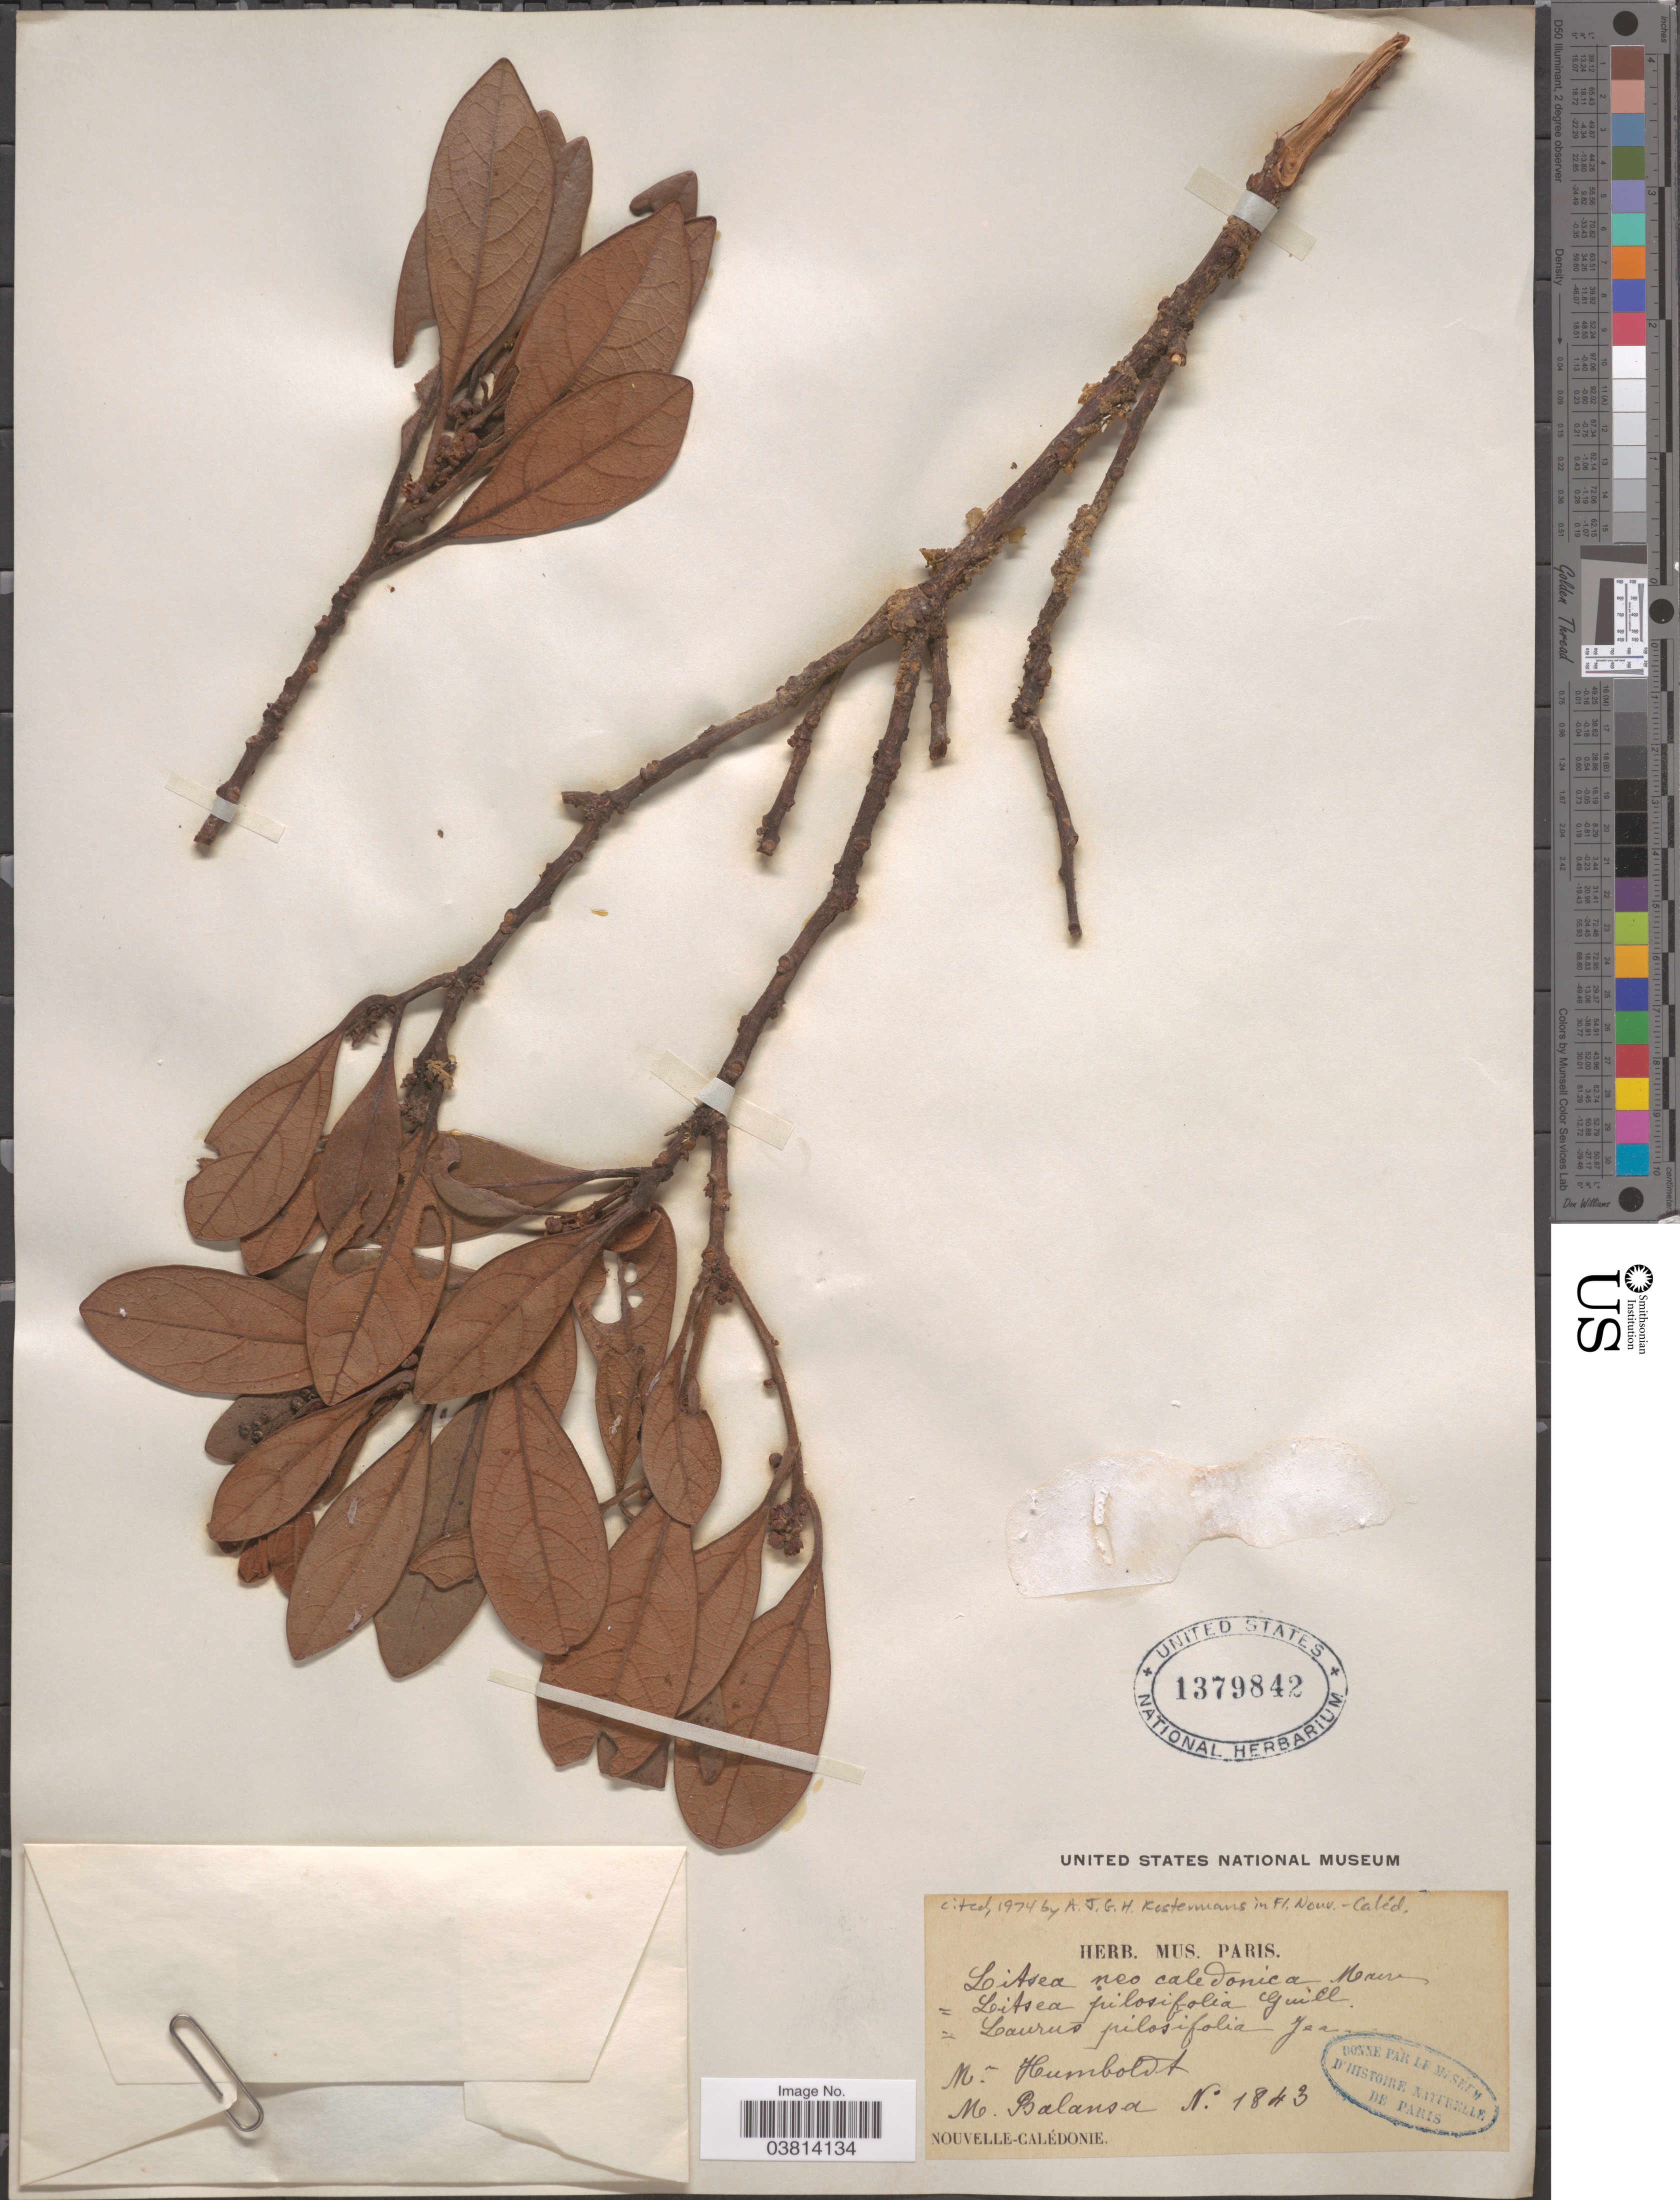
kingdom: Plantae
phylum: Tracheophyta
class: Magnoliopsida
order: Laurales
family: Lauraceae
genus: Litsea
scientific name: Litsea neocaledonica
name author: S. Moore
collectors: M. Humboldt & B. Balansa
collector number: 1843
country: New Caledonia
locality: Nouvelle-Calédonie.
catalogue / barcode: US 1379842